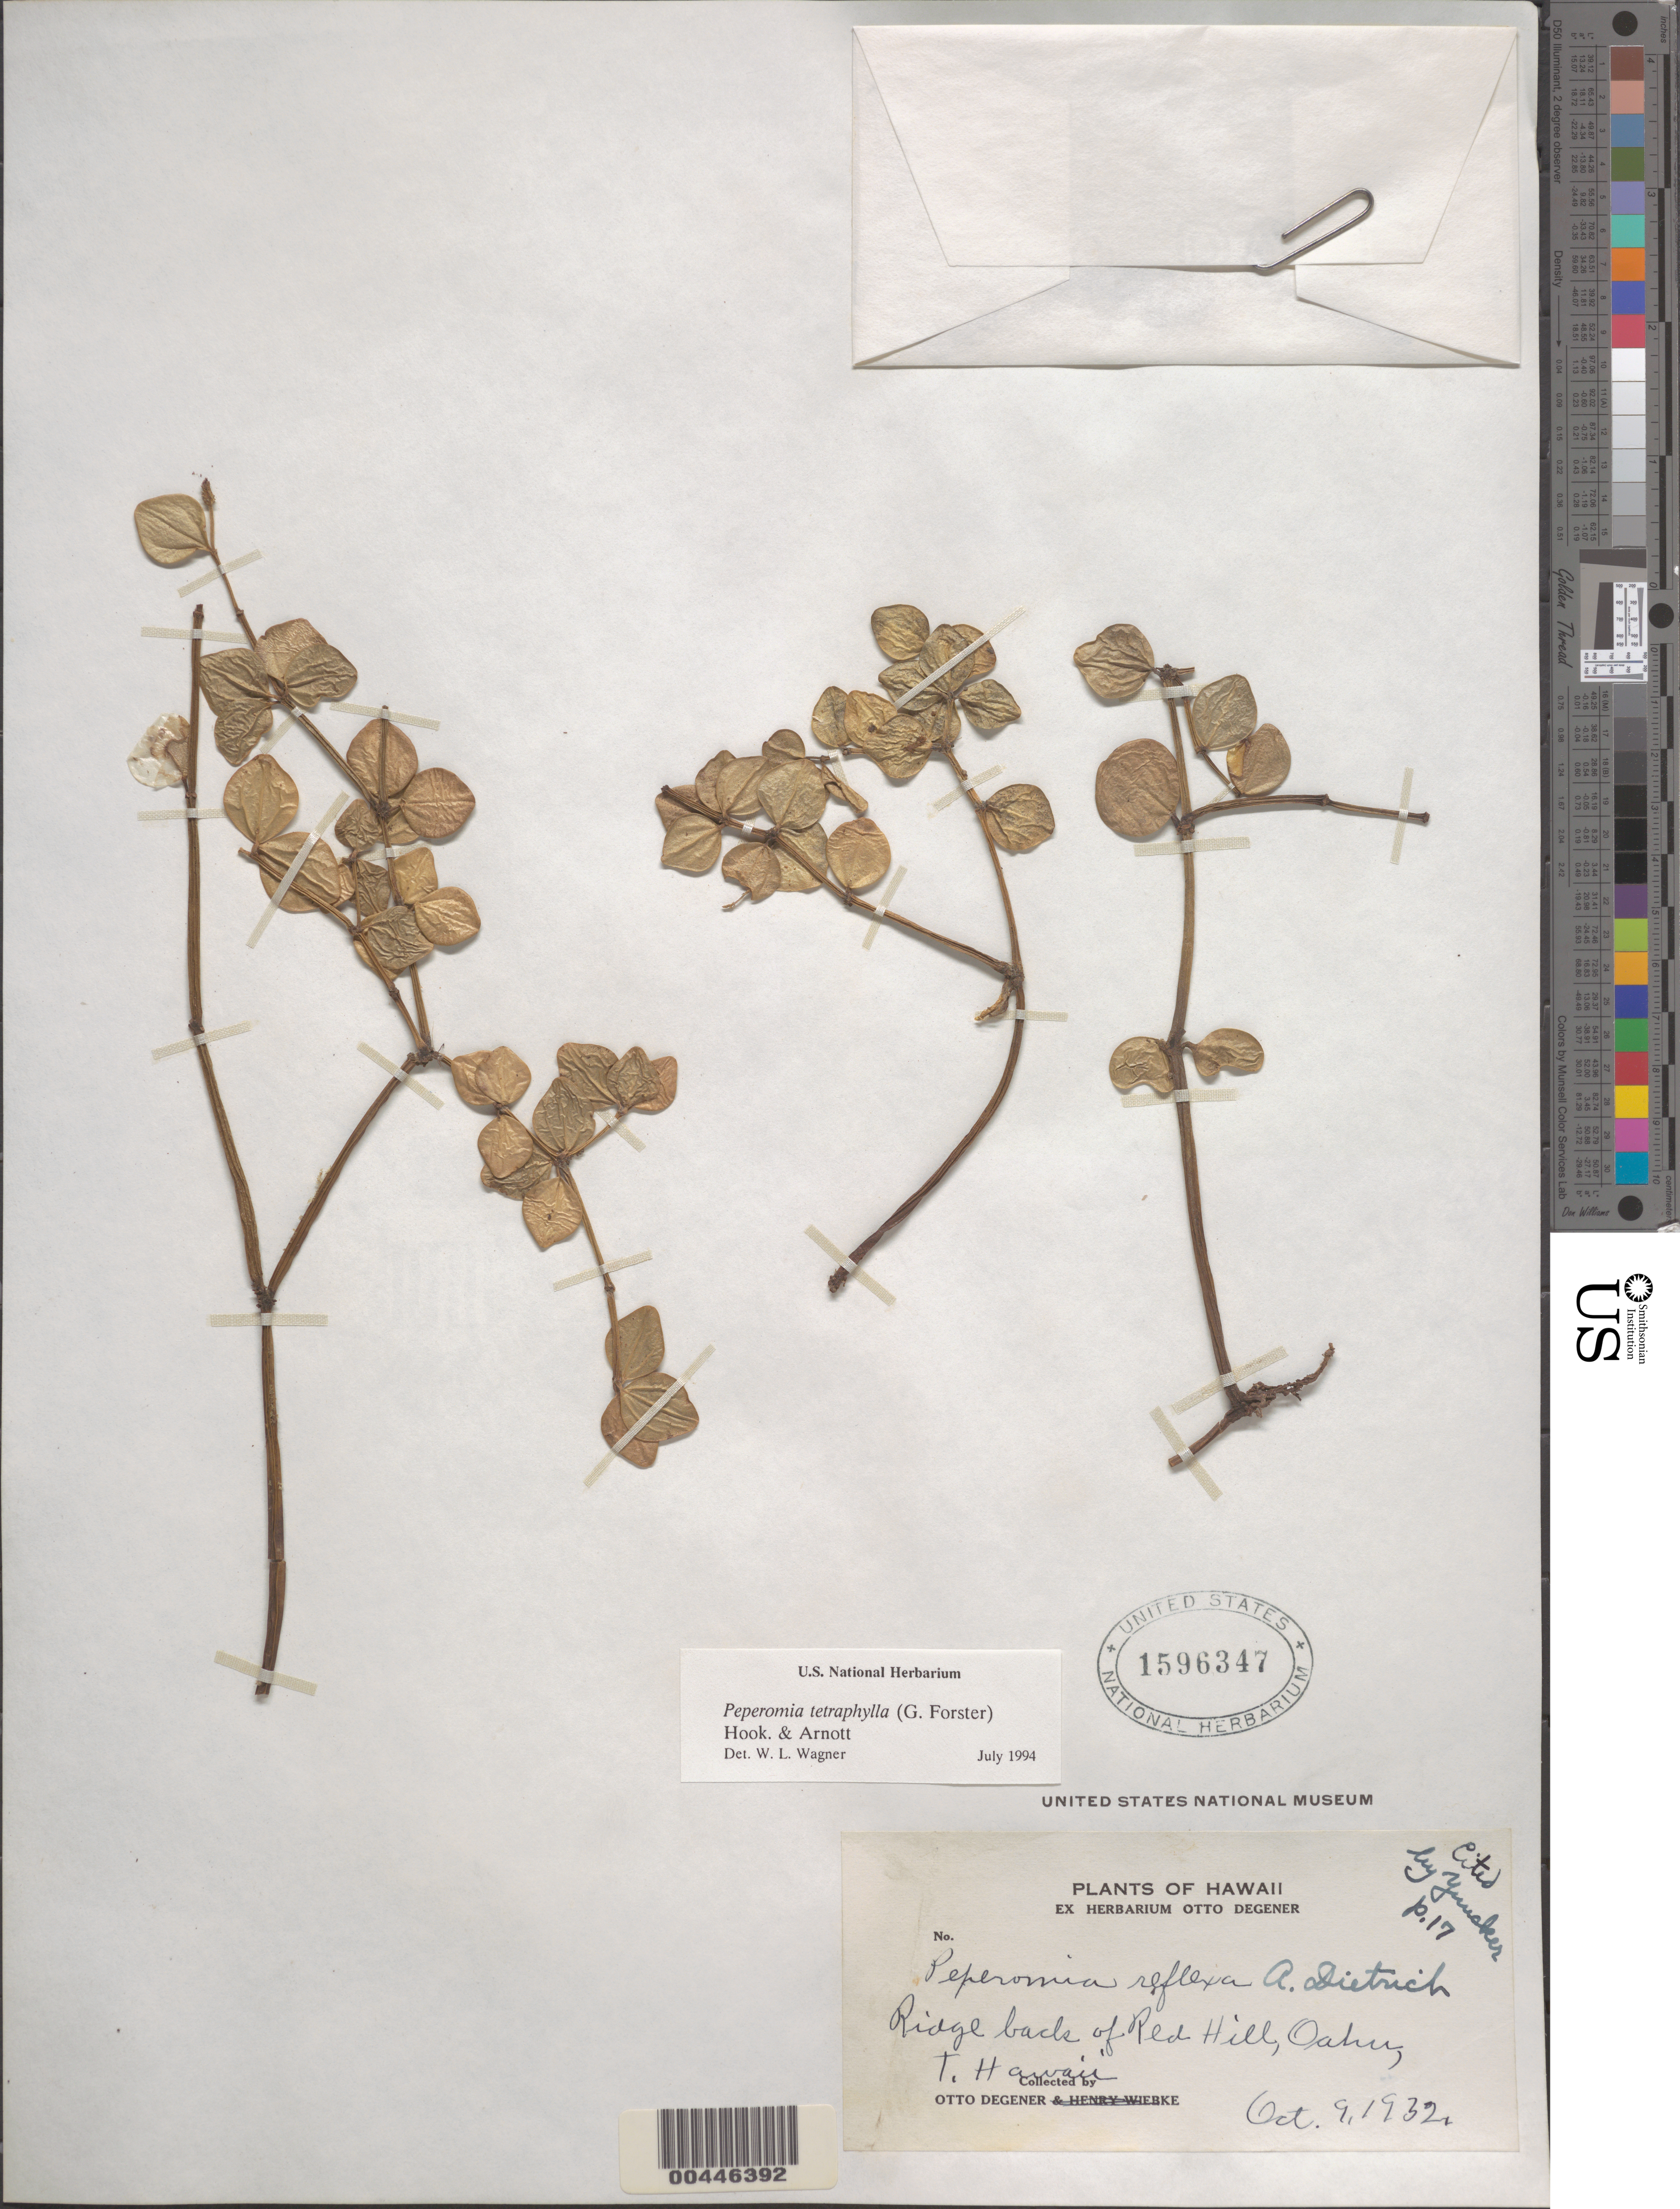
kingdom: Plantae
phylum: Tracheophyta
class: Magnoliopsida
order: Piperales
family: Piperaceae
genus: Peperomia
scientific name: Peperomia trichopus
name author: Trel. in J.F. Macbr.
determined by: Wagner, W. L., (BOT), Smithsonian Institution - National Museum of Natural History (UNITED STATES)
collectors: O. Degener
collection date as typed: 9 Oct 1932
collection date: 1932-10-09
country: United States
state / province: Hawaii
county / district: Honolulu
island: Oahu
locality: Ridge back of Red hill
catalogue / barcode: US 1596347